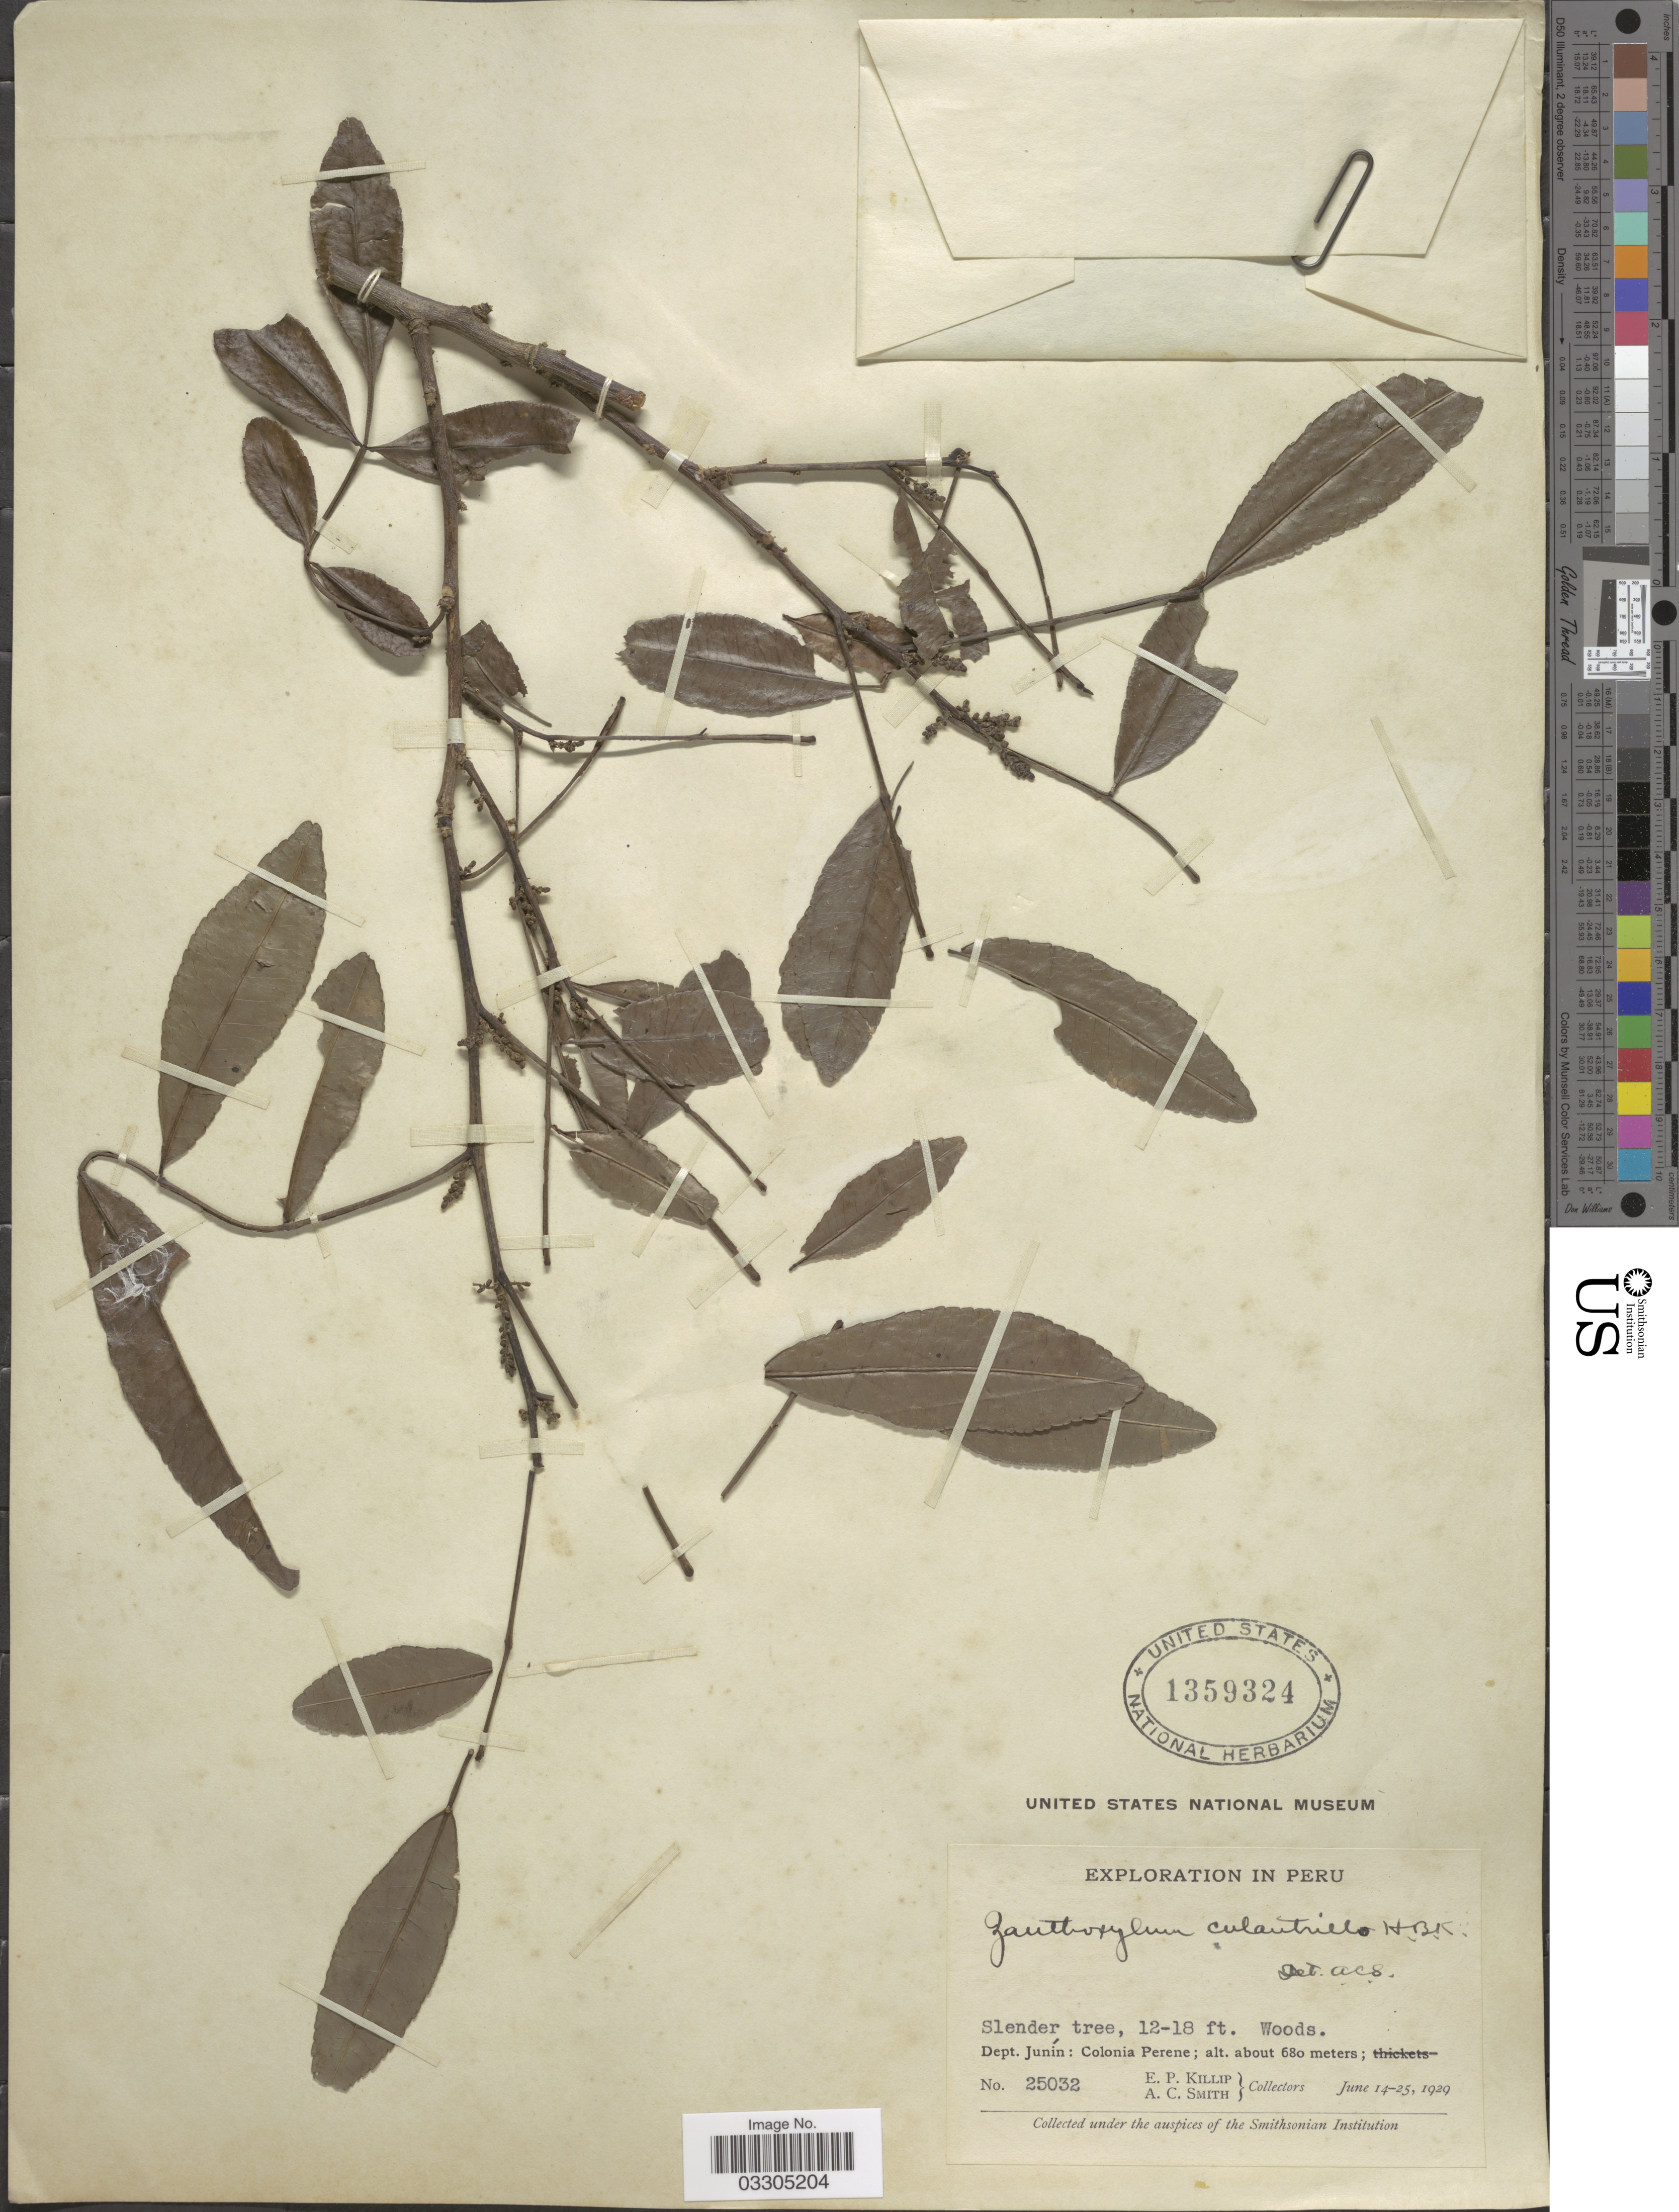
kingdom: Plantae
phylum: Tracheophyta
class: Magnoliopsida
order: Sapindales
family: Rutaceae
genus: Zanthoxylum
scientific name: Zanthoxylum culantrillo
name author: Kunth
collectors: E. P. Killip & A. C. Smith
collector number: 25032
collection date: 1929-06-14/1929-06-25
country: Peru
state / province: Junín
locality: Dept. Junín: Colonia Perene.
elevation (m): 680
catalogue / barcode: US 1359324